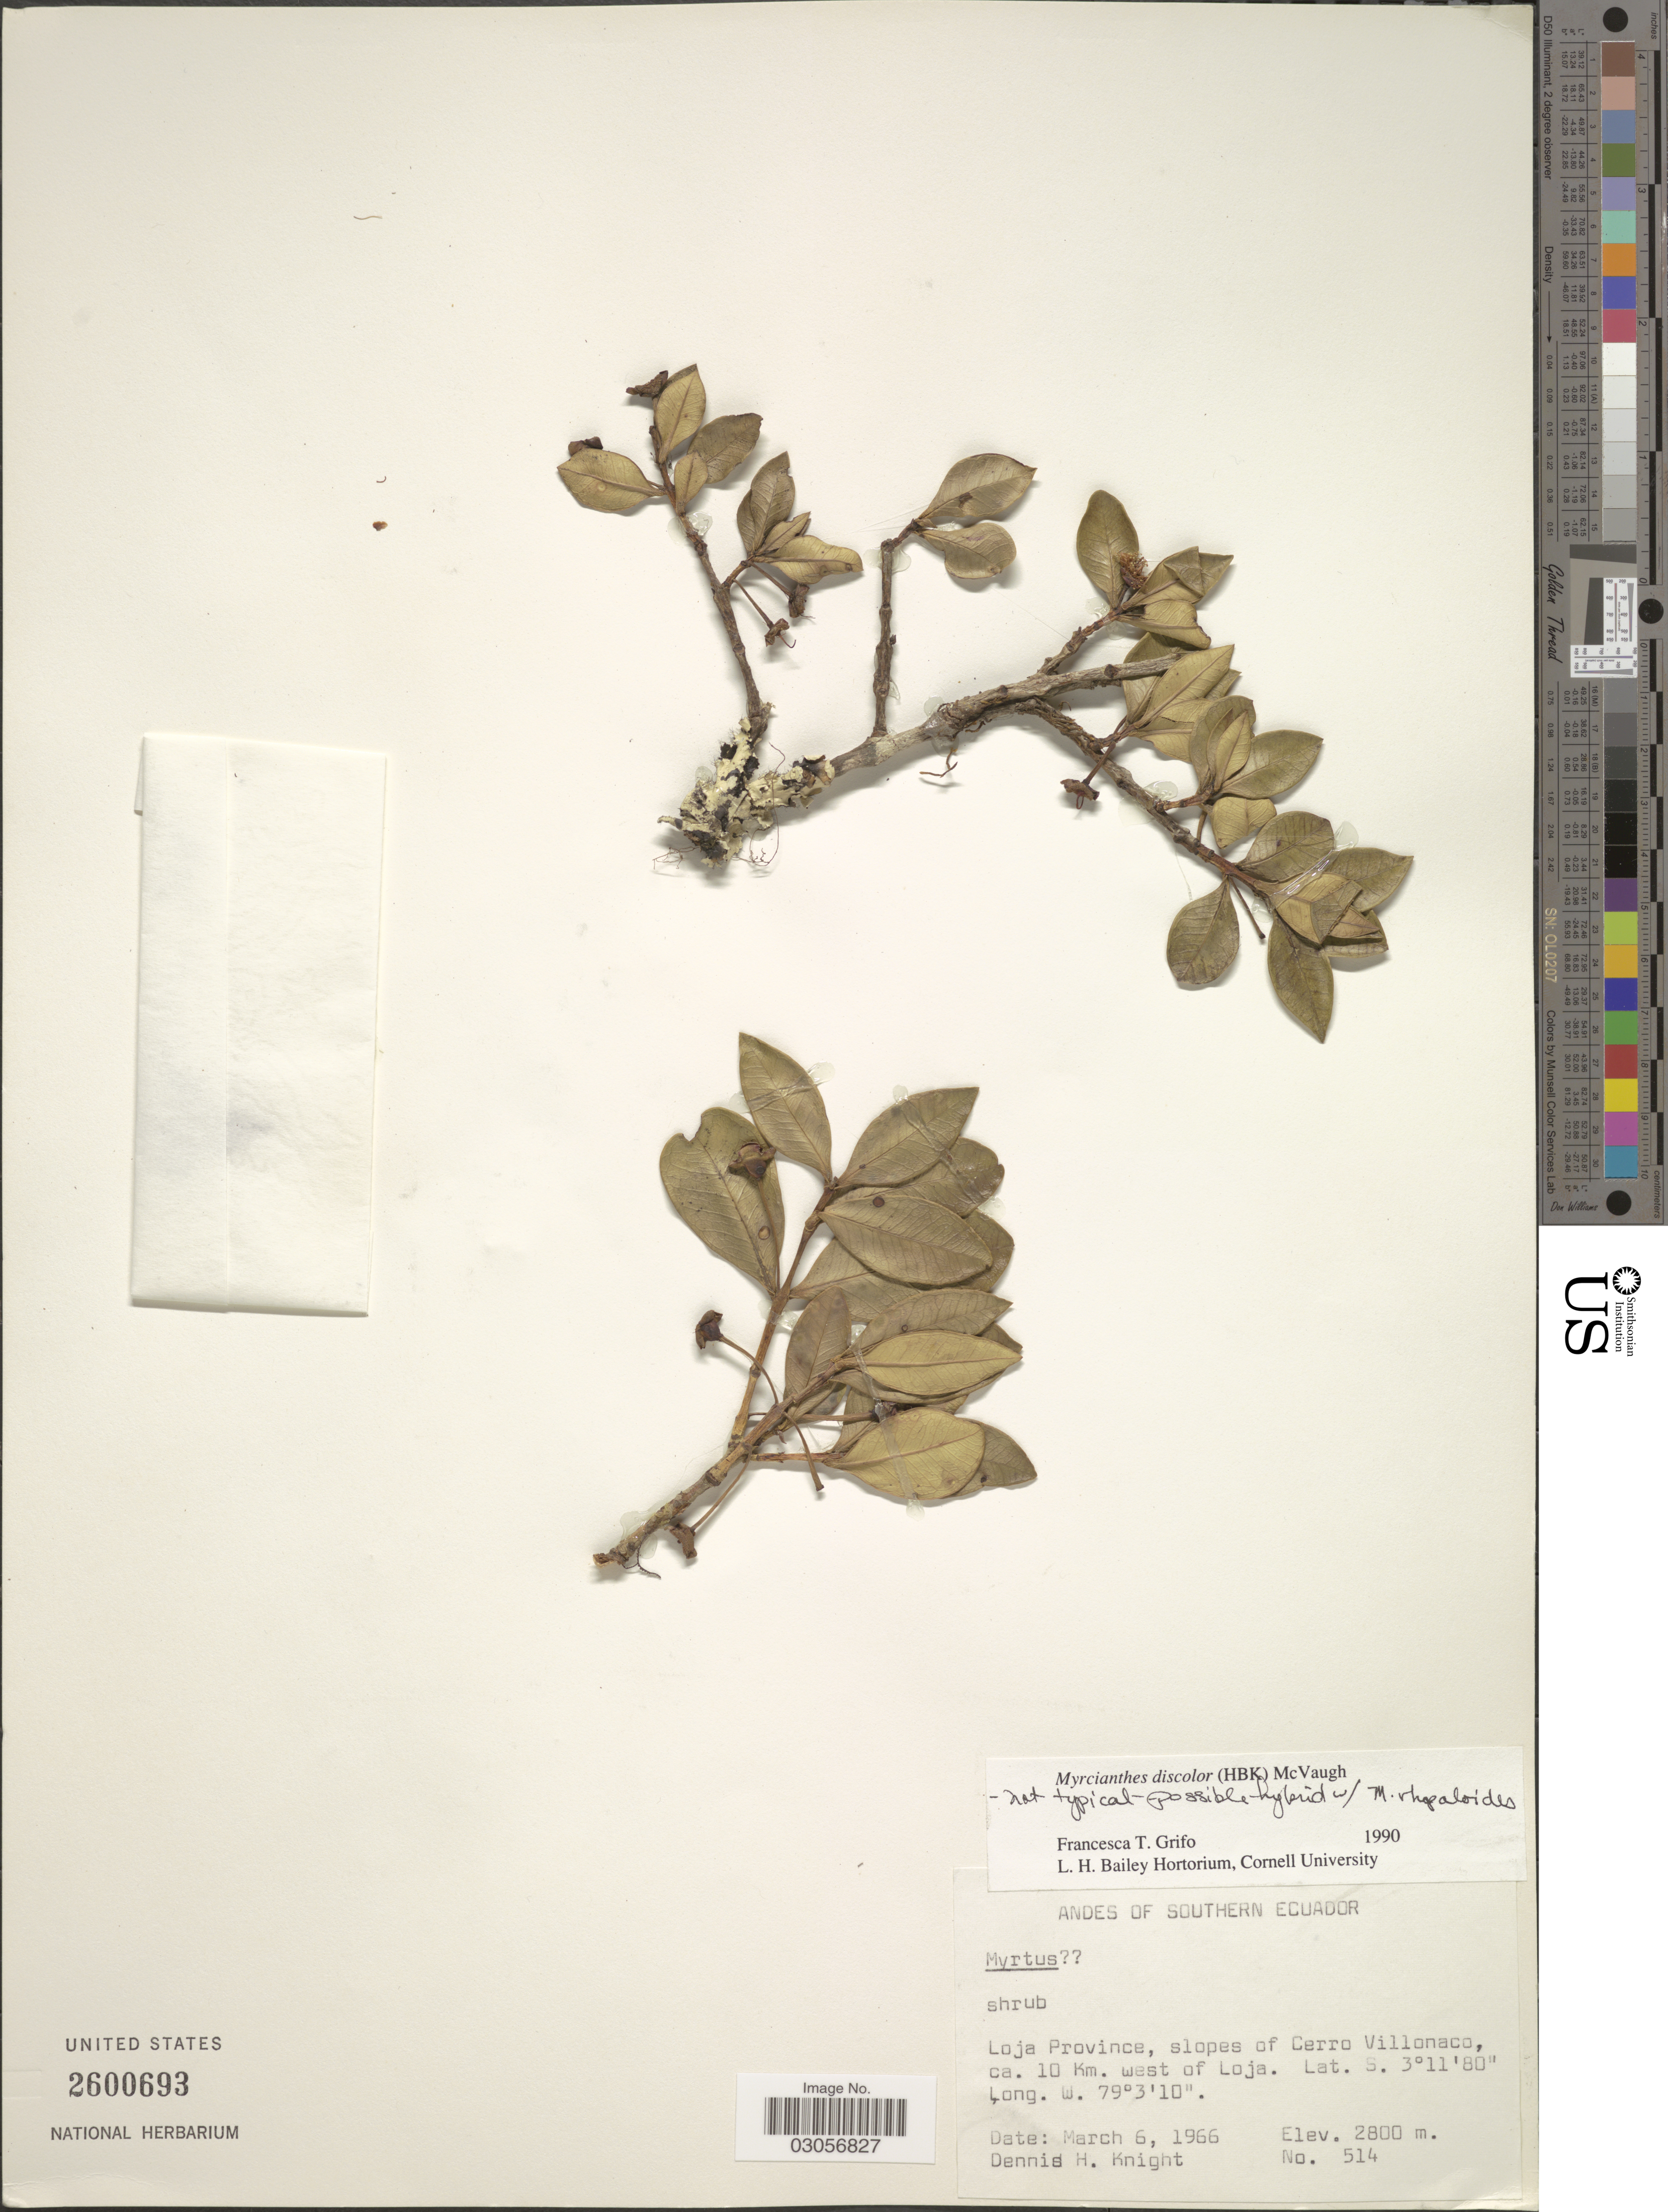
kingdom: Plantae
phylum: Tracheophyta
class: Magnoliopsida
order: Myrtales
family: Myrtaceae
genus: Myrcianthes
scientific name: Myrcianthes discolor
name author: (Kunth) McVaugh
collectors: D. Knight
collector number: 514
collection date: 1966-03-06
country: Ecuador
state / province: Loja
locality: Loja Province, slopes of Cerro Villonaco, ca. 10 Km. west of Loja.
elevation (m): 2800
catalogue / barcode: US 2600693